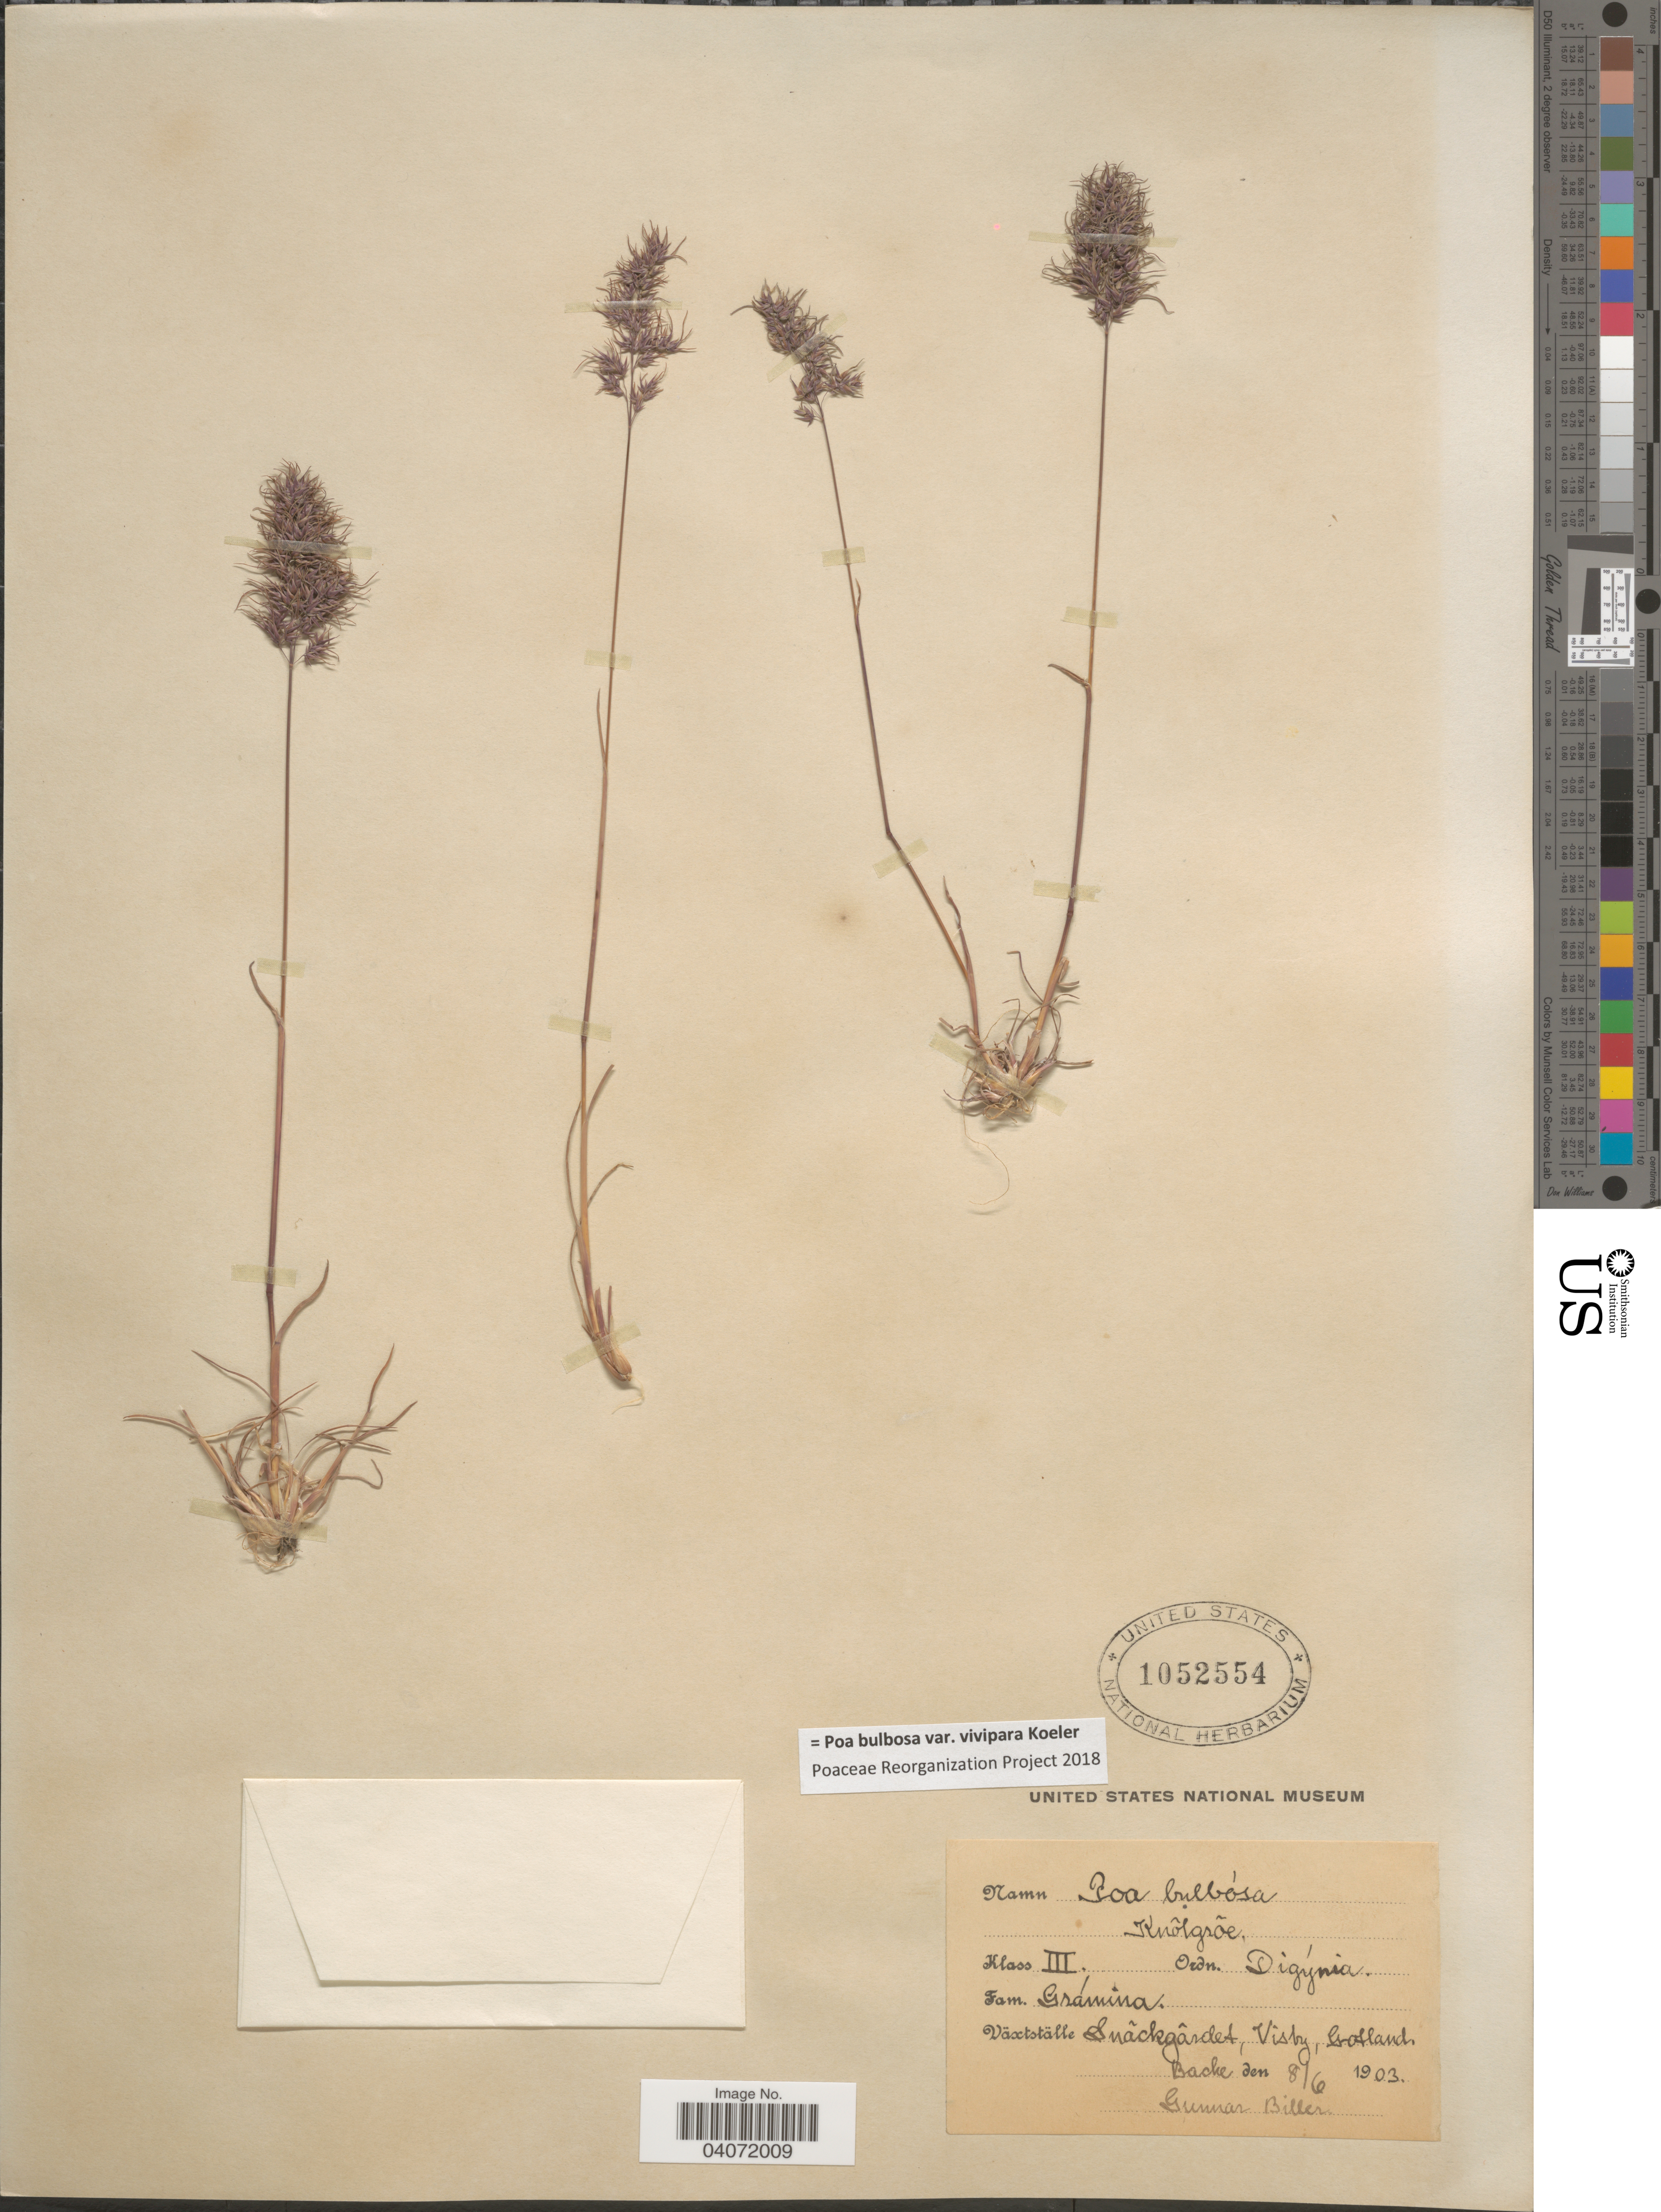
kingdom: Plantae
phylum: Tracheophyta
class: Liliopsida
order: Poales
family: Poaceae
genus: Poa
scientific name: Poa bulbosa subsp. bulbosa var. vivipara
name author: Koeler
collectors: G. Biller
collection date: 1903-06-08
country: Sweden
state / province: Gotland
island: Gotland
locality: Snãckgârdet, Visby, Gotland.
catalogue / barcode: US 1052554